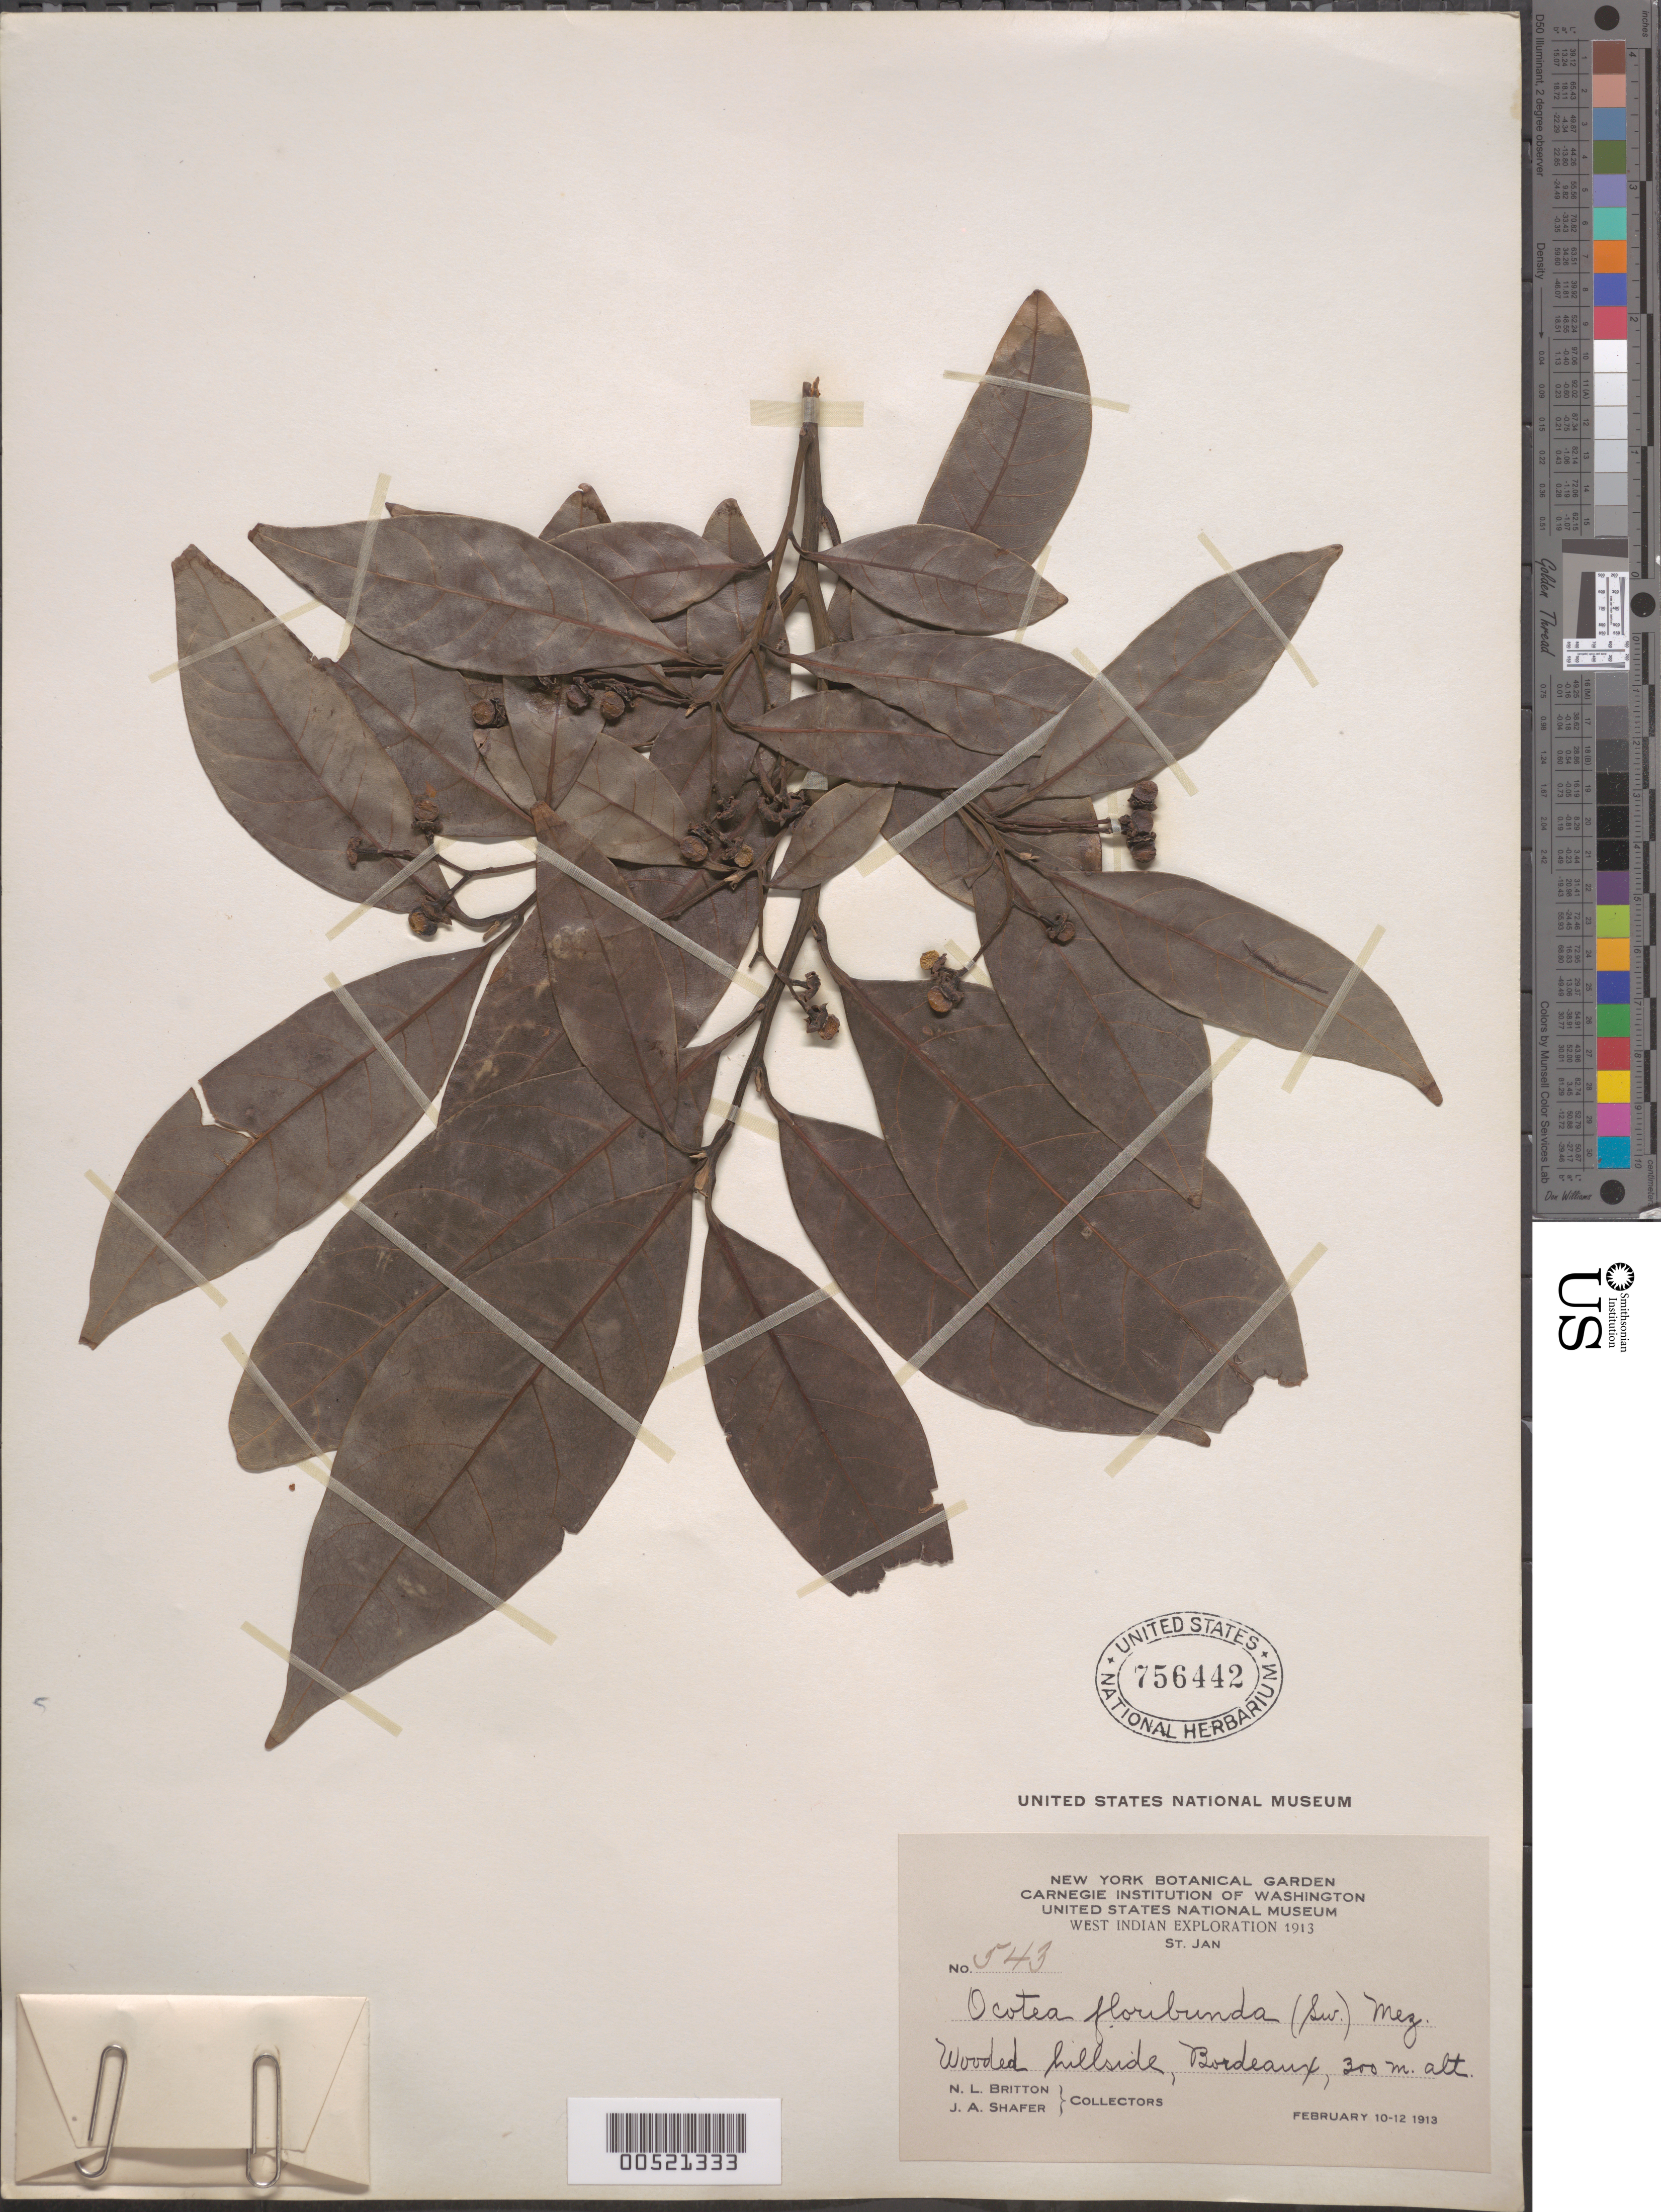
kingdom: Plantae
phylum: Tracheophyta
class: Magnoliopsida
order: Laurales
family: Lauraceae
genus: Ocotea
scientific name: Ocotea floribunda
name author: (Sw.) Mez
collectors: N. Britton & J. A. Shafer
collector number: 543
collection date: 1913-02-10/1913-02-12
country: U.S. Virgin Islands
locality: West Indian. St. Jan. Wooded hillside, Bordeaux.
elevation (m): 300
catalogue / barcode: US 756442